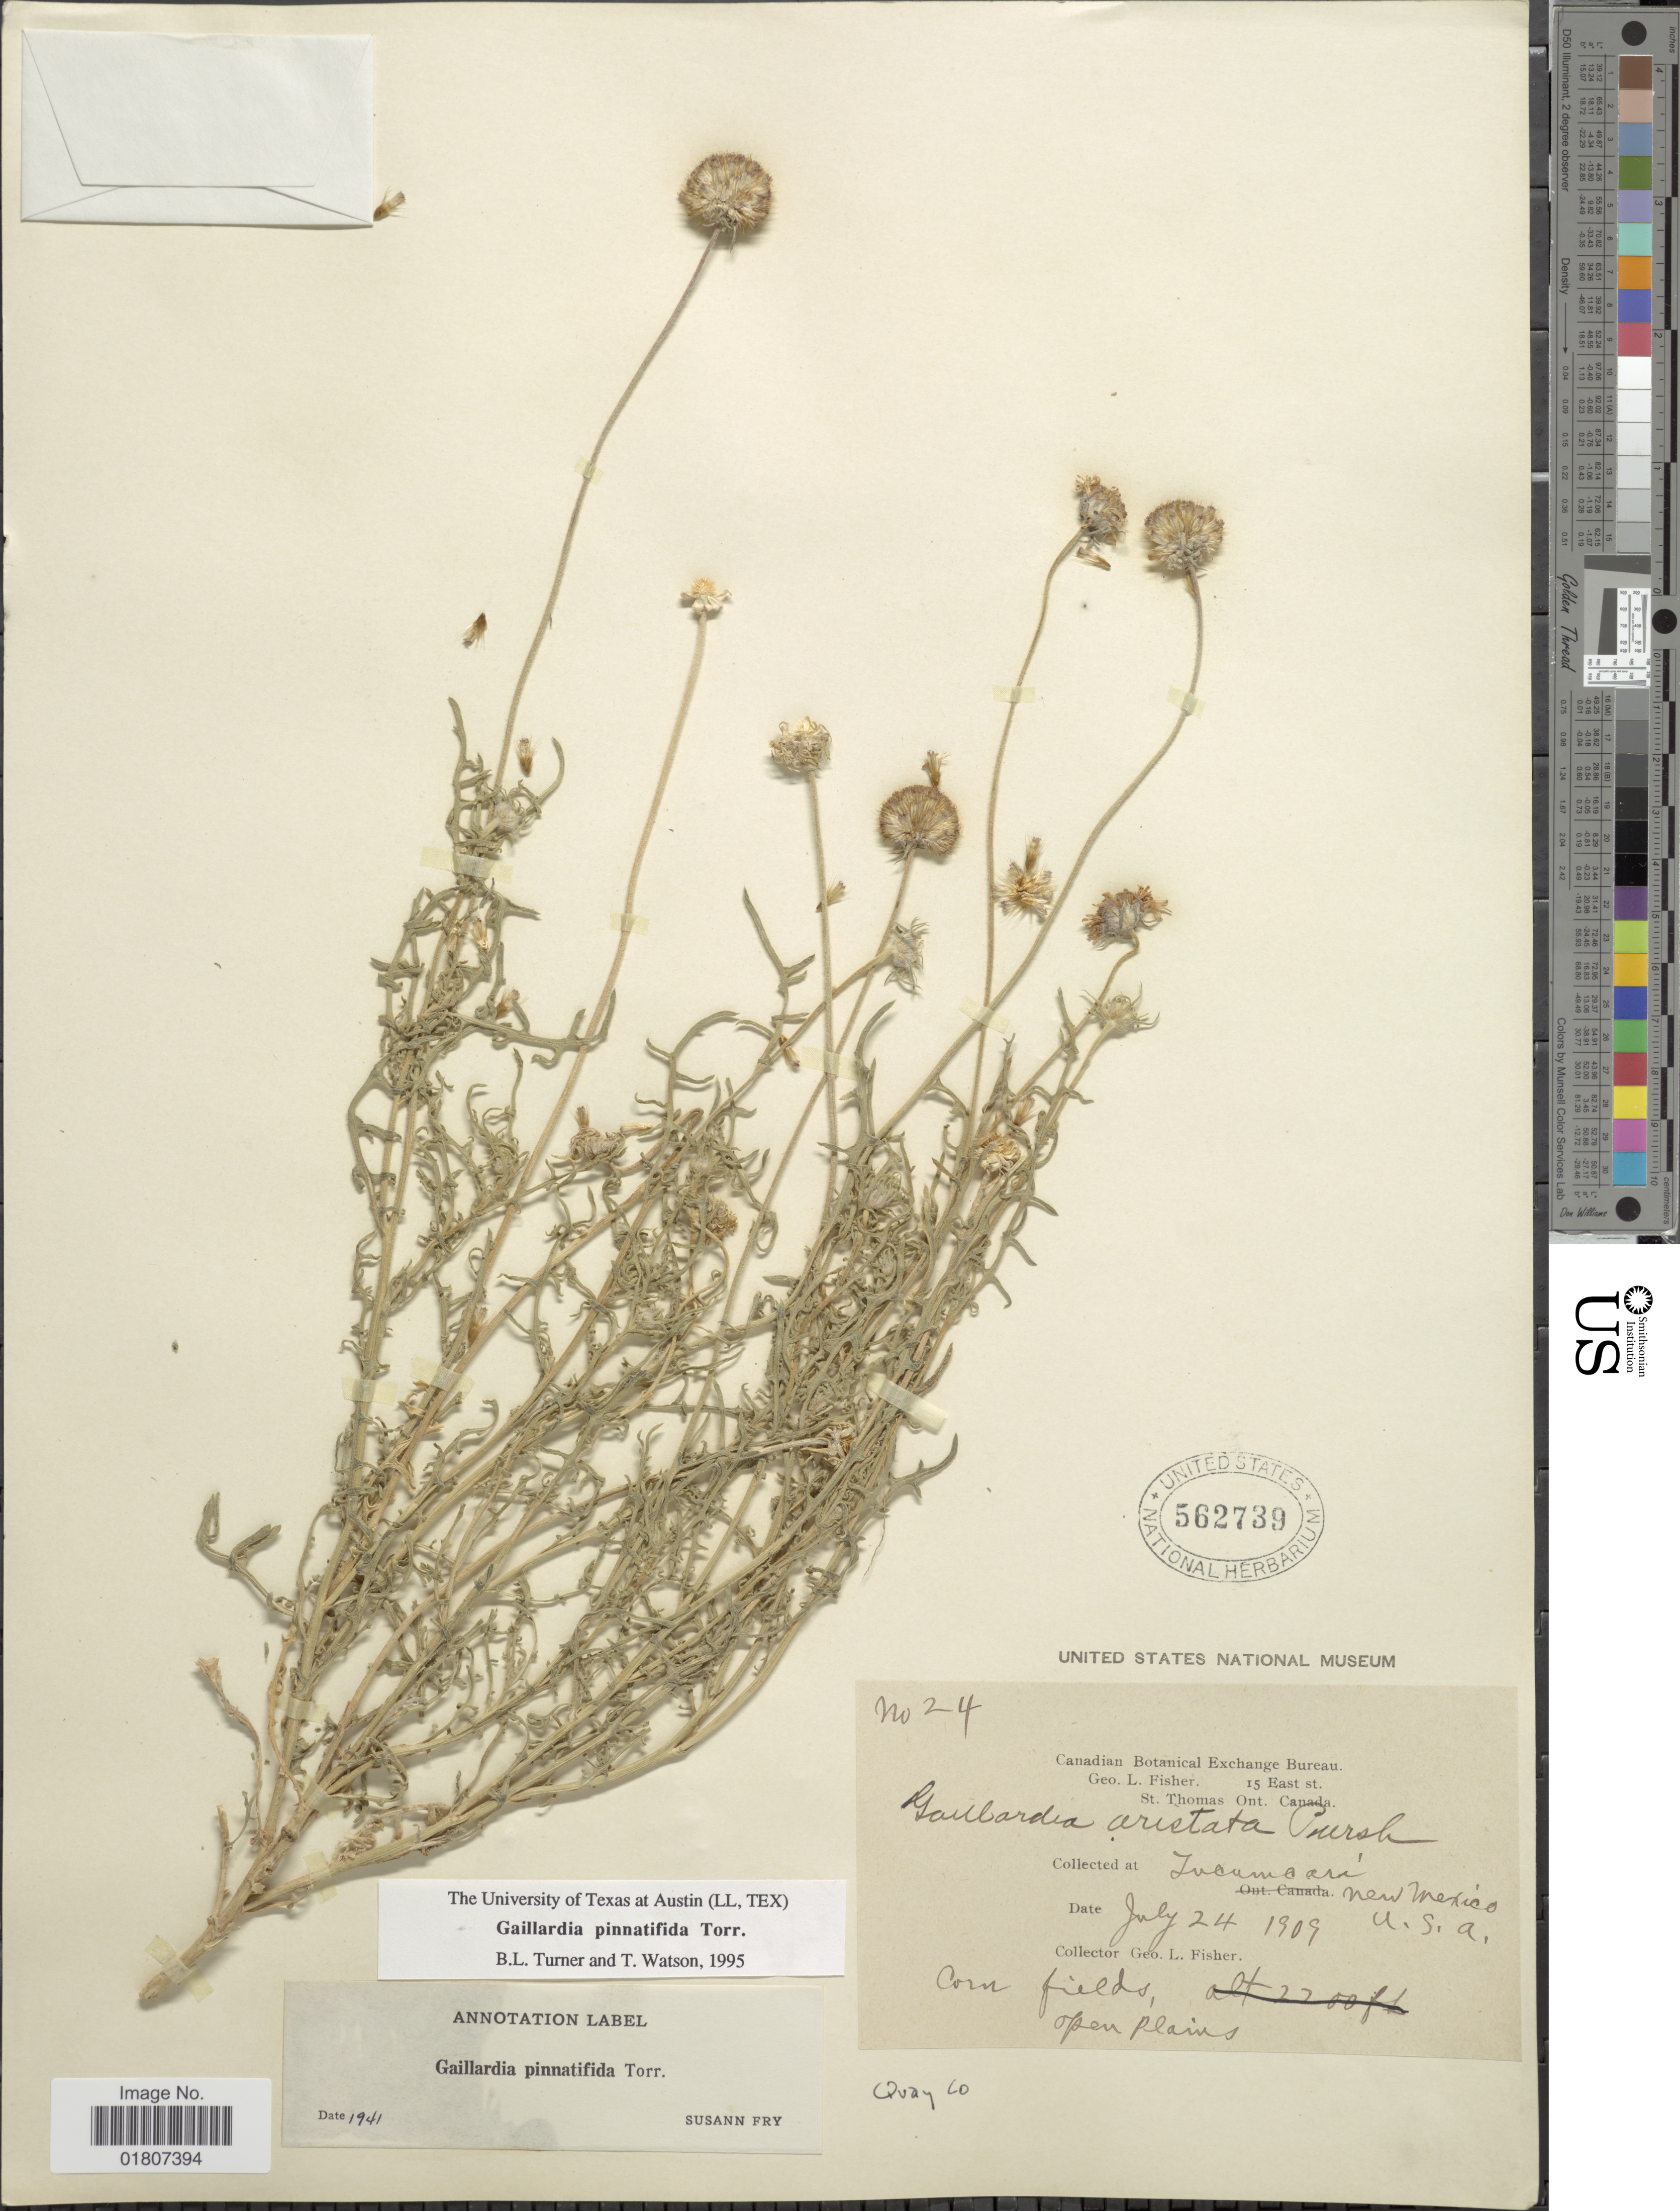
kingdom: Plantae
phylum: Tracheophyta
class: Magnoliopsida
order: Asterales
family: Asteraceae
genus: Gaillardia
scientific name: Gaillardia pinnatifida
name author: Torr.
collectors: G. L. Fisher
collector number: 24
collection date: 1909-07-24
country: United States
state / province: New Mexico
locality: Tucumcari, Quay Co., corn fields, open plains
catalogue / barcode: US 562739